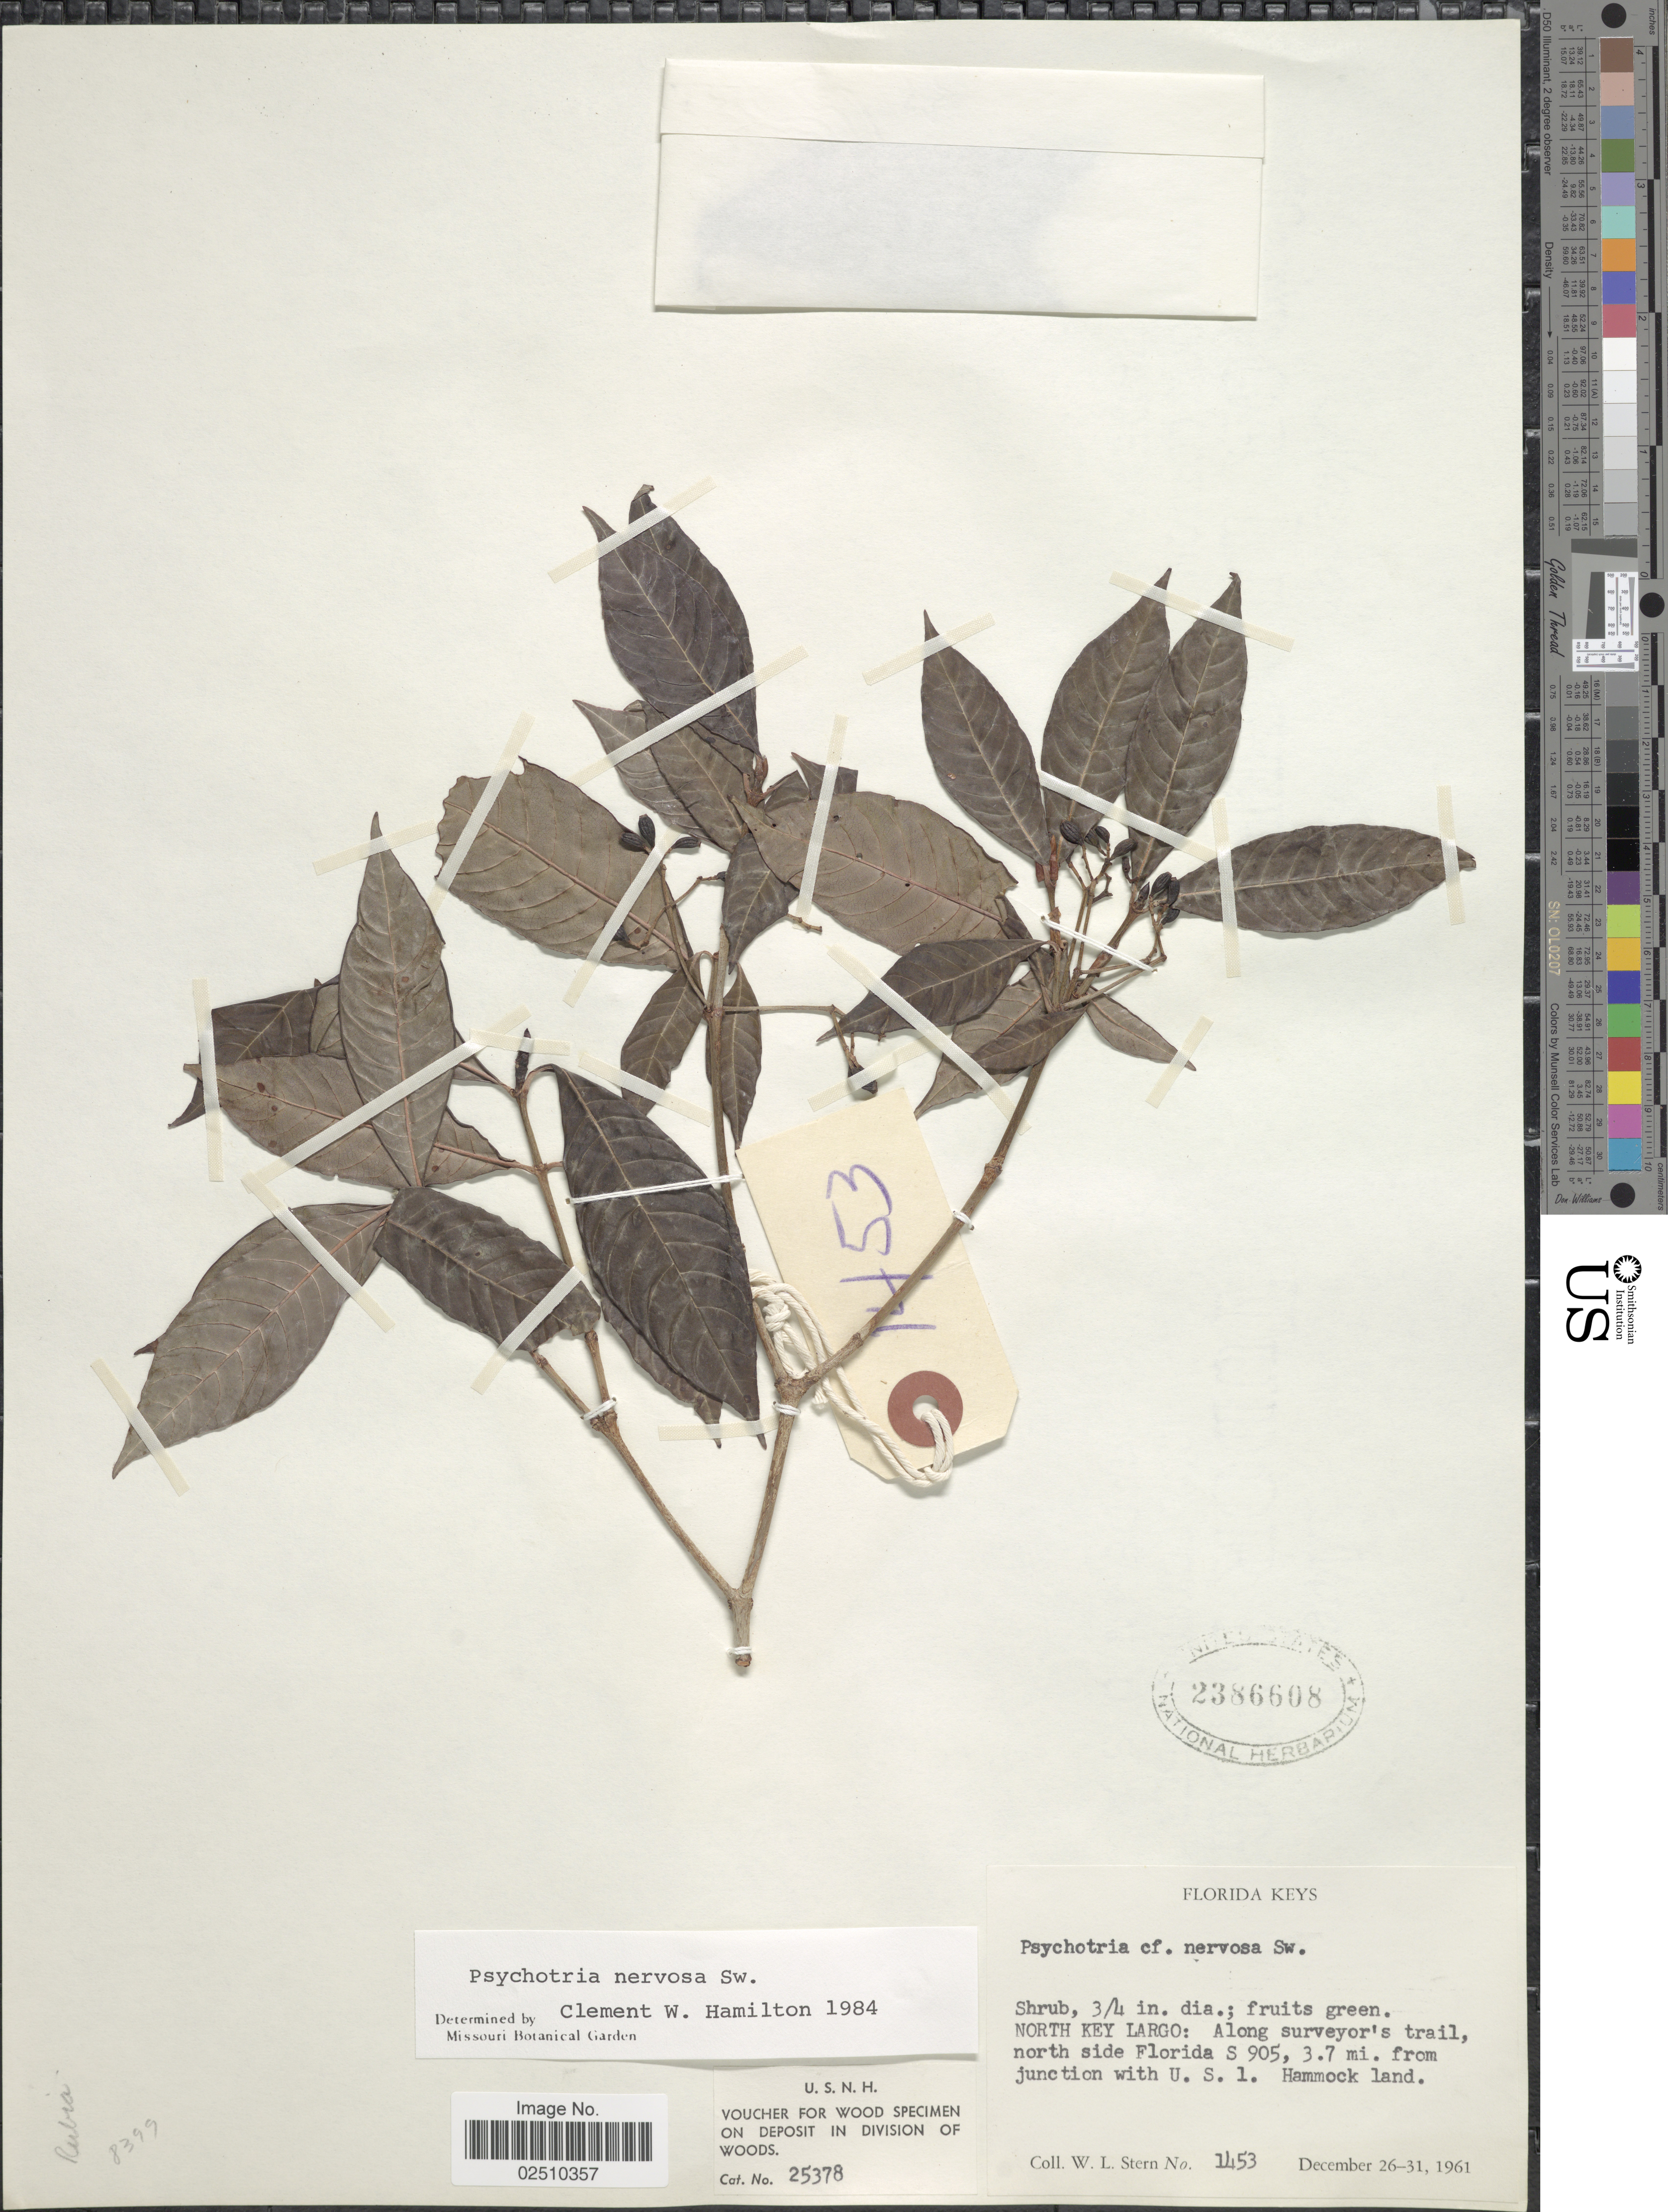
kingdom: Plantae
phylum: Tracheophyta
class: Magnoliopsida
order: Gentianales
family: Rubiaceae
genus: Psychotria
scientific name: Psychotria nervosa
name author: Sw.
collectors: W. L. Stern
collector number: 1453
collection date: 1961-12-26/1961-12-31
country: United States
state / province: Florida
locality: Floida Keys, North Key Largo, along surveyor's trail, north side Florida S 905, 3.7 mi from junction with U.S. 1 Hammock land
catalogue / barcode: US 2386608